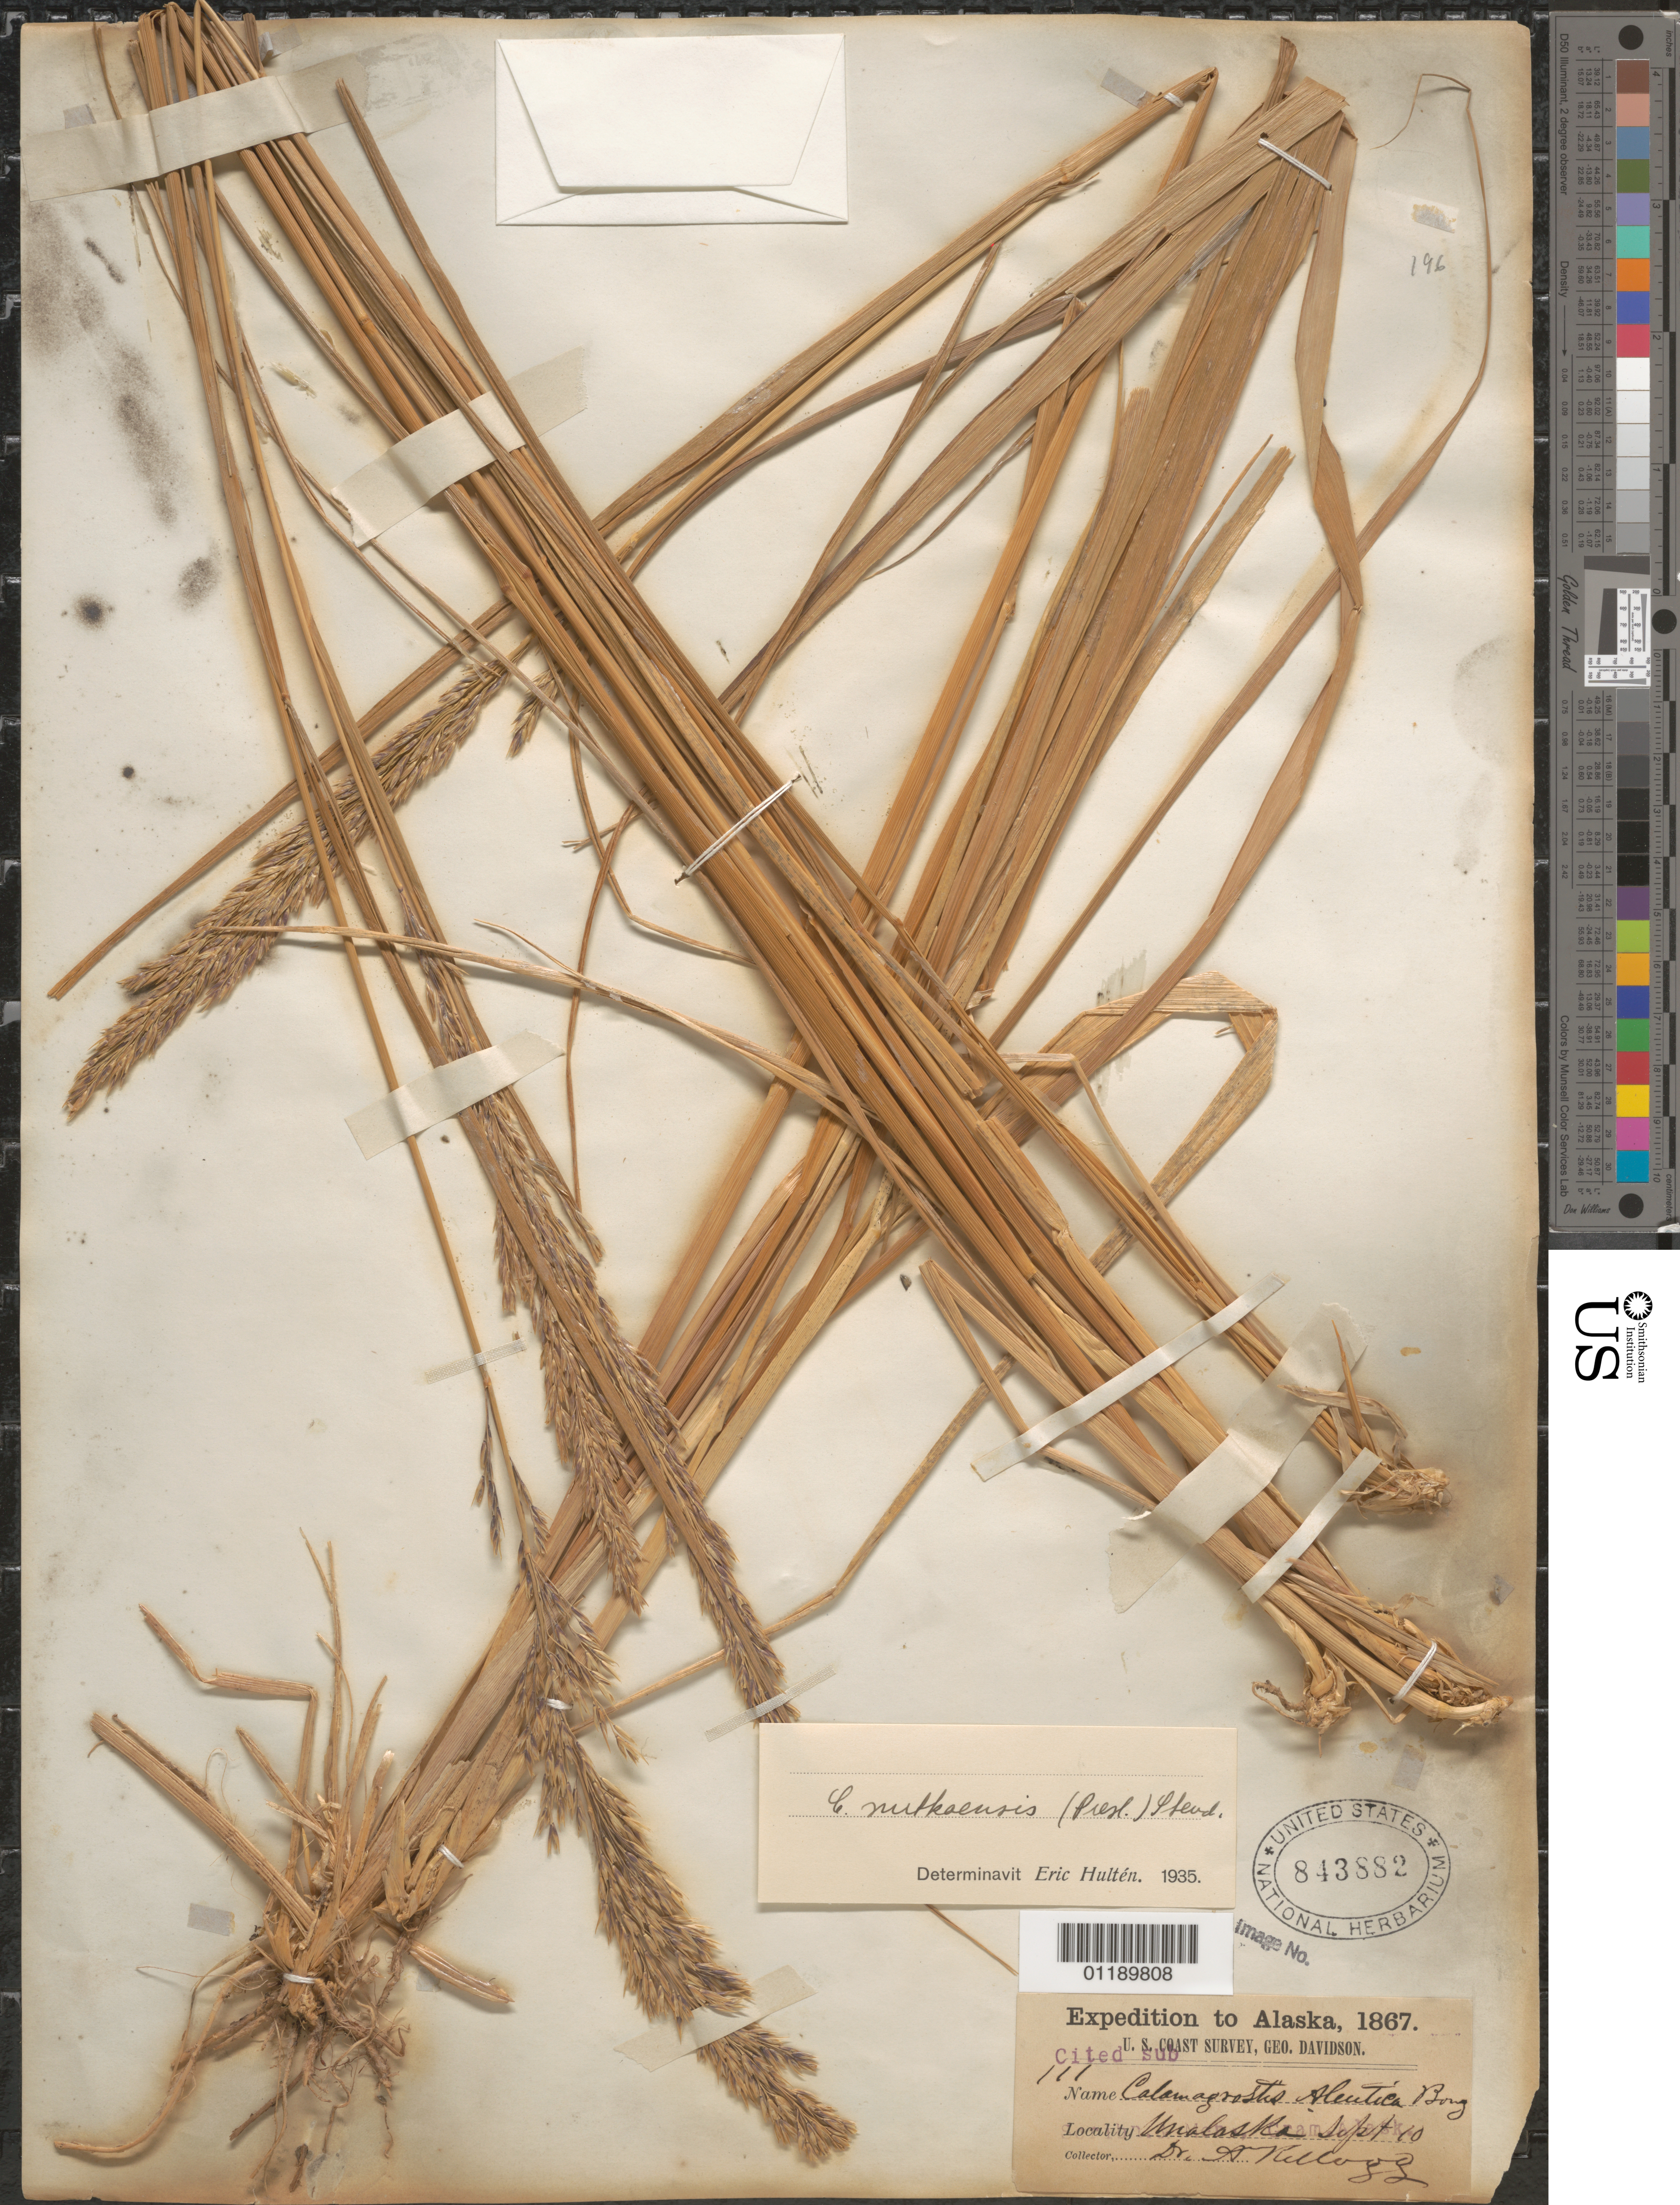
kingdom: Plantae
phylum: Tracheophyta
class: Liliopsida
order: Poales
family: Poaceae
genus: Calamagrostis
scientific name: Calamagrostis nutkaensis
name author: (J. Presl) Steud.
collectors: A. Kellogg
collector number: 111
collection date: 1867-09-10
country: United States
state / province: Alaska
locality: Unalaska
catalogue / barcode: US 843882